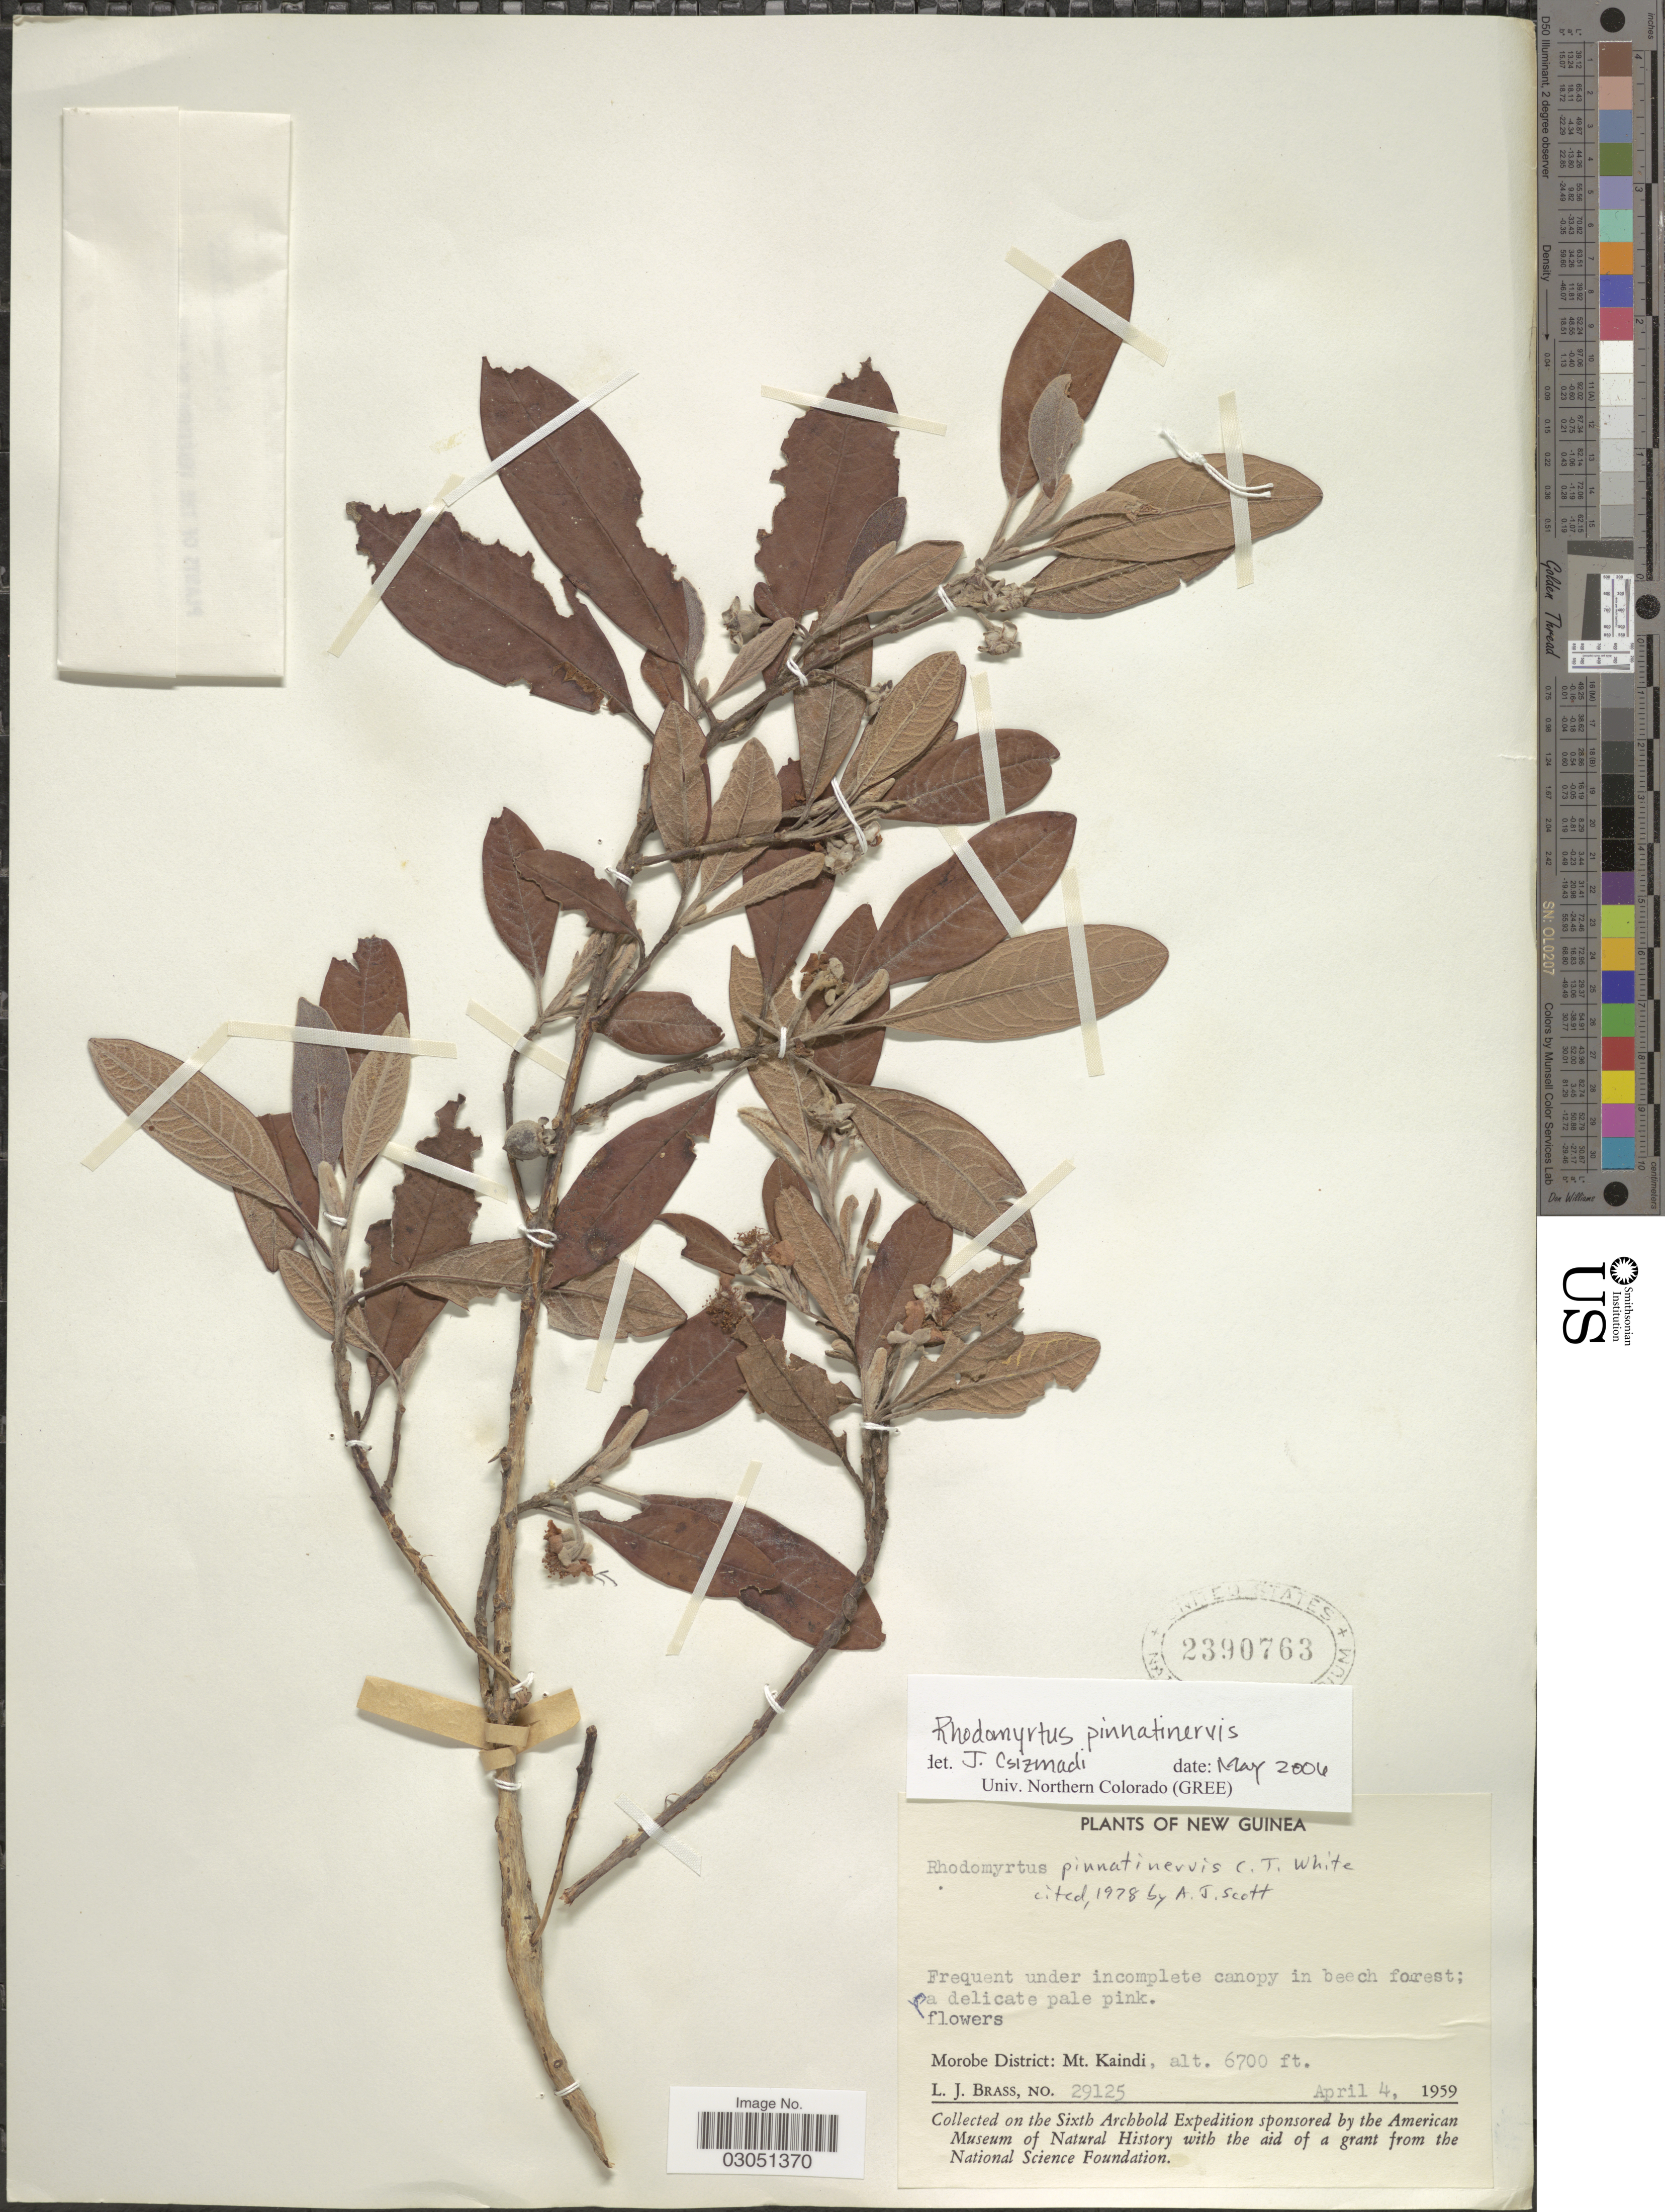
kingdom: Plantae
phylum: Tracheophyta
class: Magnoliopsida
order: Myrtales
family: Myrtaceae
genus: Rhodomyrtus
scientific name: Rhodomyrtus pinnatinervis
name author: C.T. White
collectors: L. J. Brass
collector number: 29125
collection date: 1959-04-04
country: Papua New Guinea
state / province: Morobe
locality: New Guinea, Morobe District: Mt. Kaindi.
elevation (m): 2042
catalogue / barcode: US 2390763